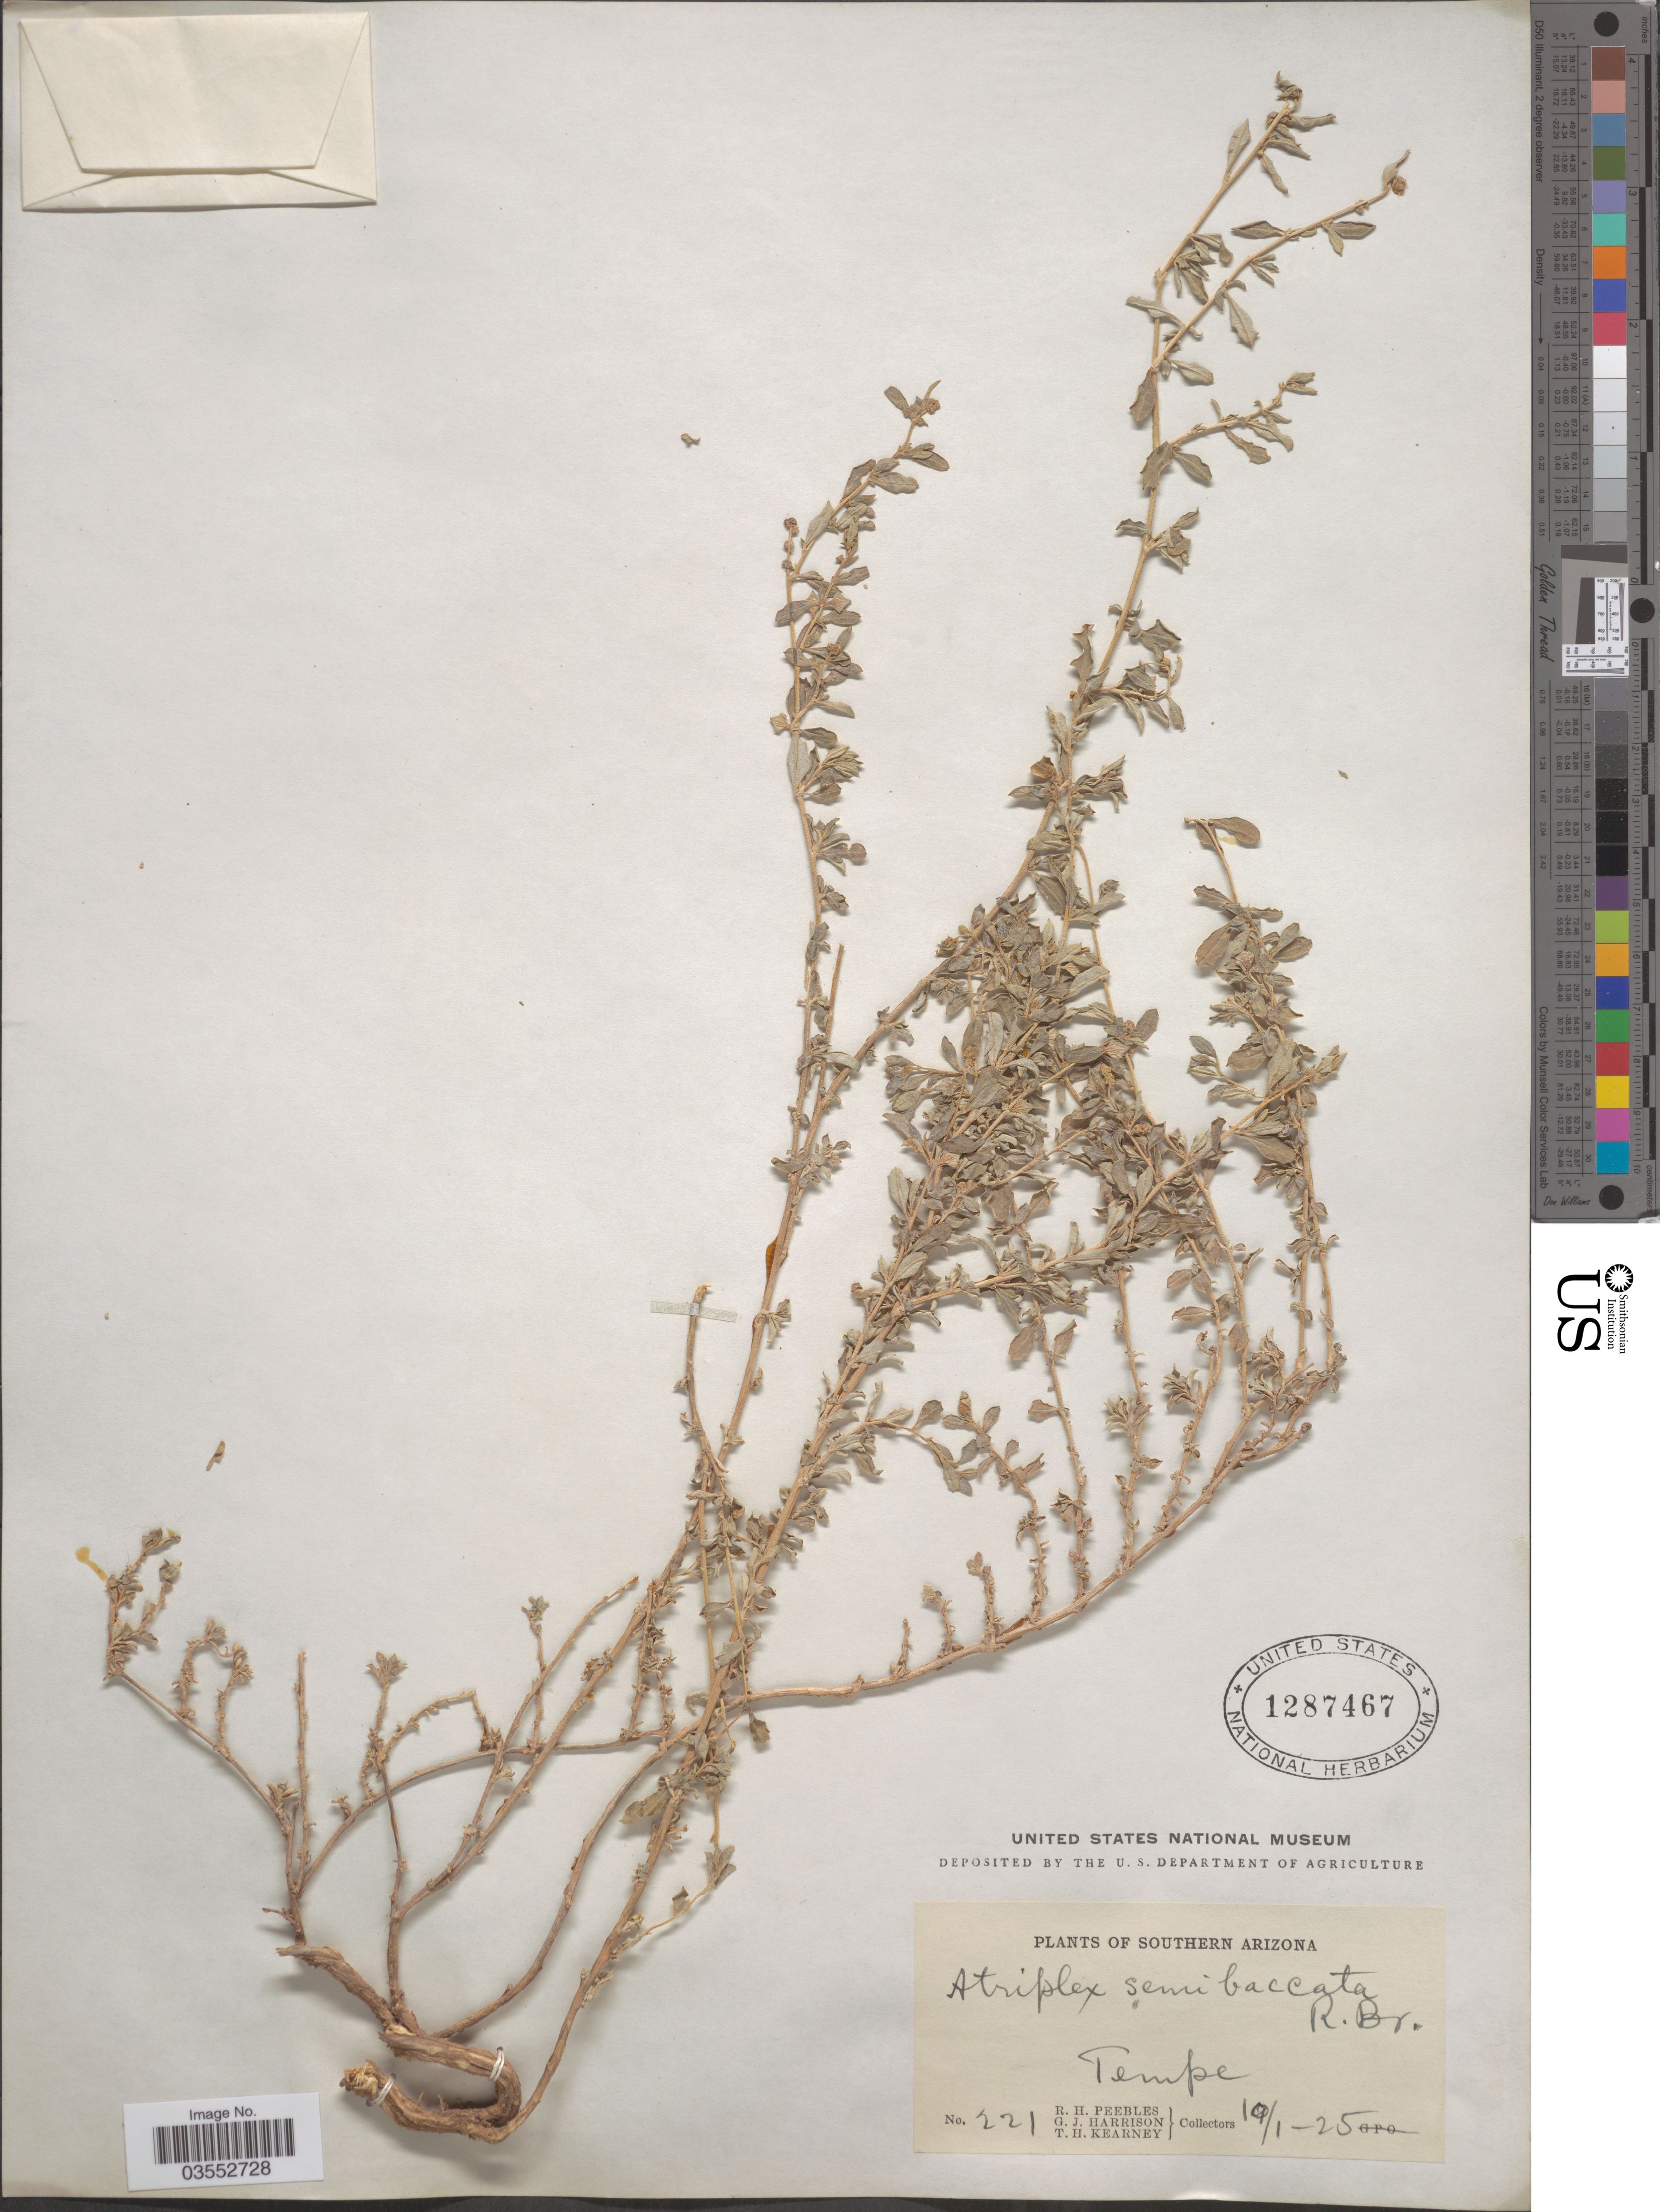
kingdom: Plantae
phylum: Tracheophyta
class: Magnoliopsida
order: Caryophyllales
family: Amaranthaceae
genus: Atriplex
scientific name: Atriplex semibaccata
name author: R. Br.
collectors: R. H. Peebles, G. J. Harrison & T. H. Kearney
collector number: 221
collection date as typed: Transcribed d/m/y: 1/10/25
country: United States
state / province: Arizona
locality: Southern Arizona. Tempe.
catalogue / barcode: US 1287467